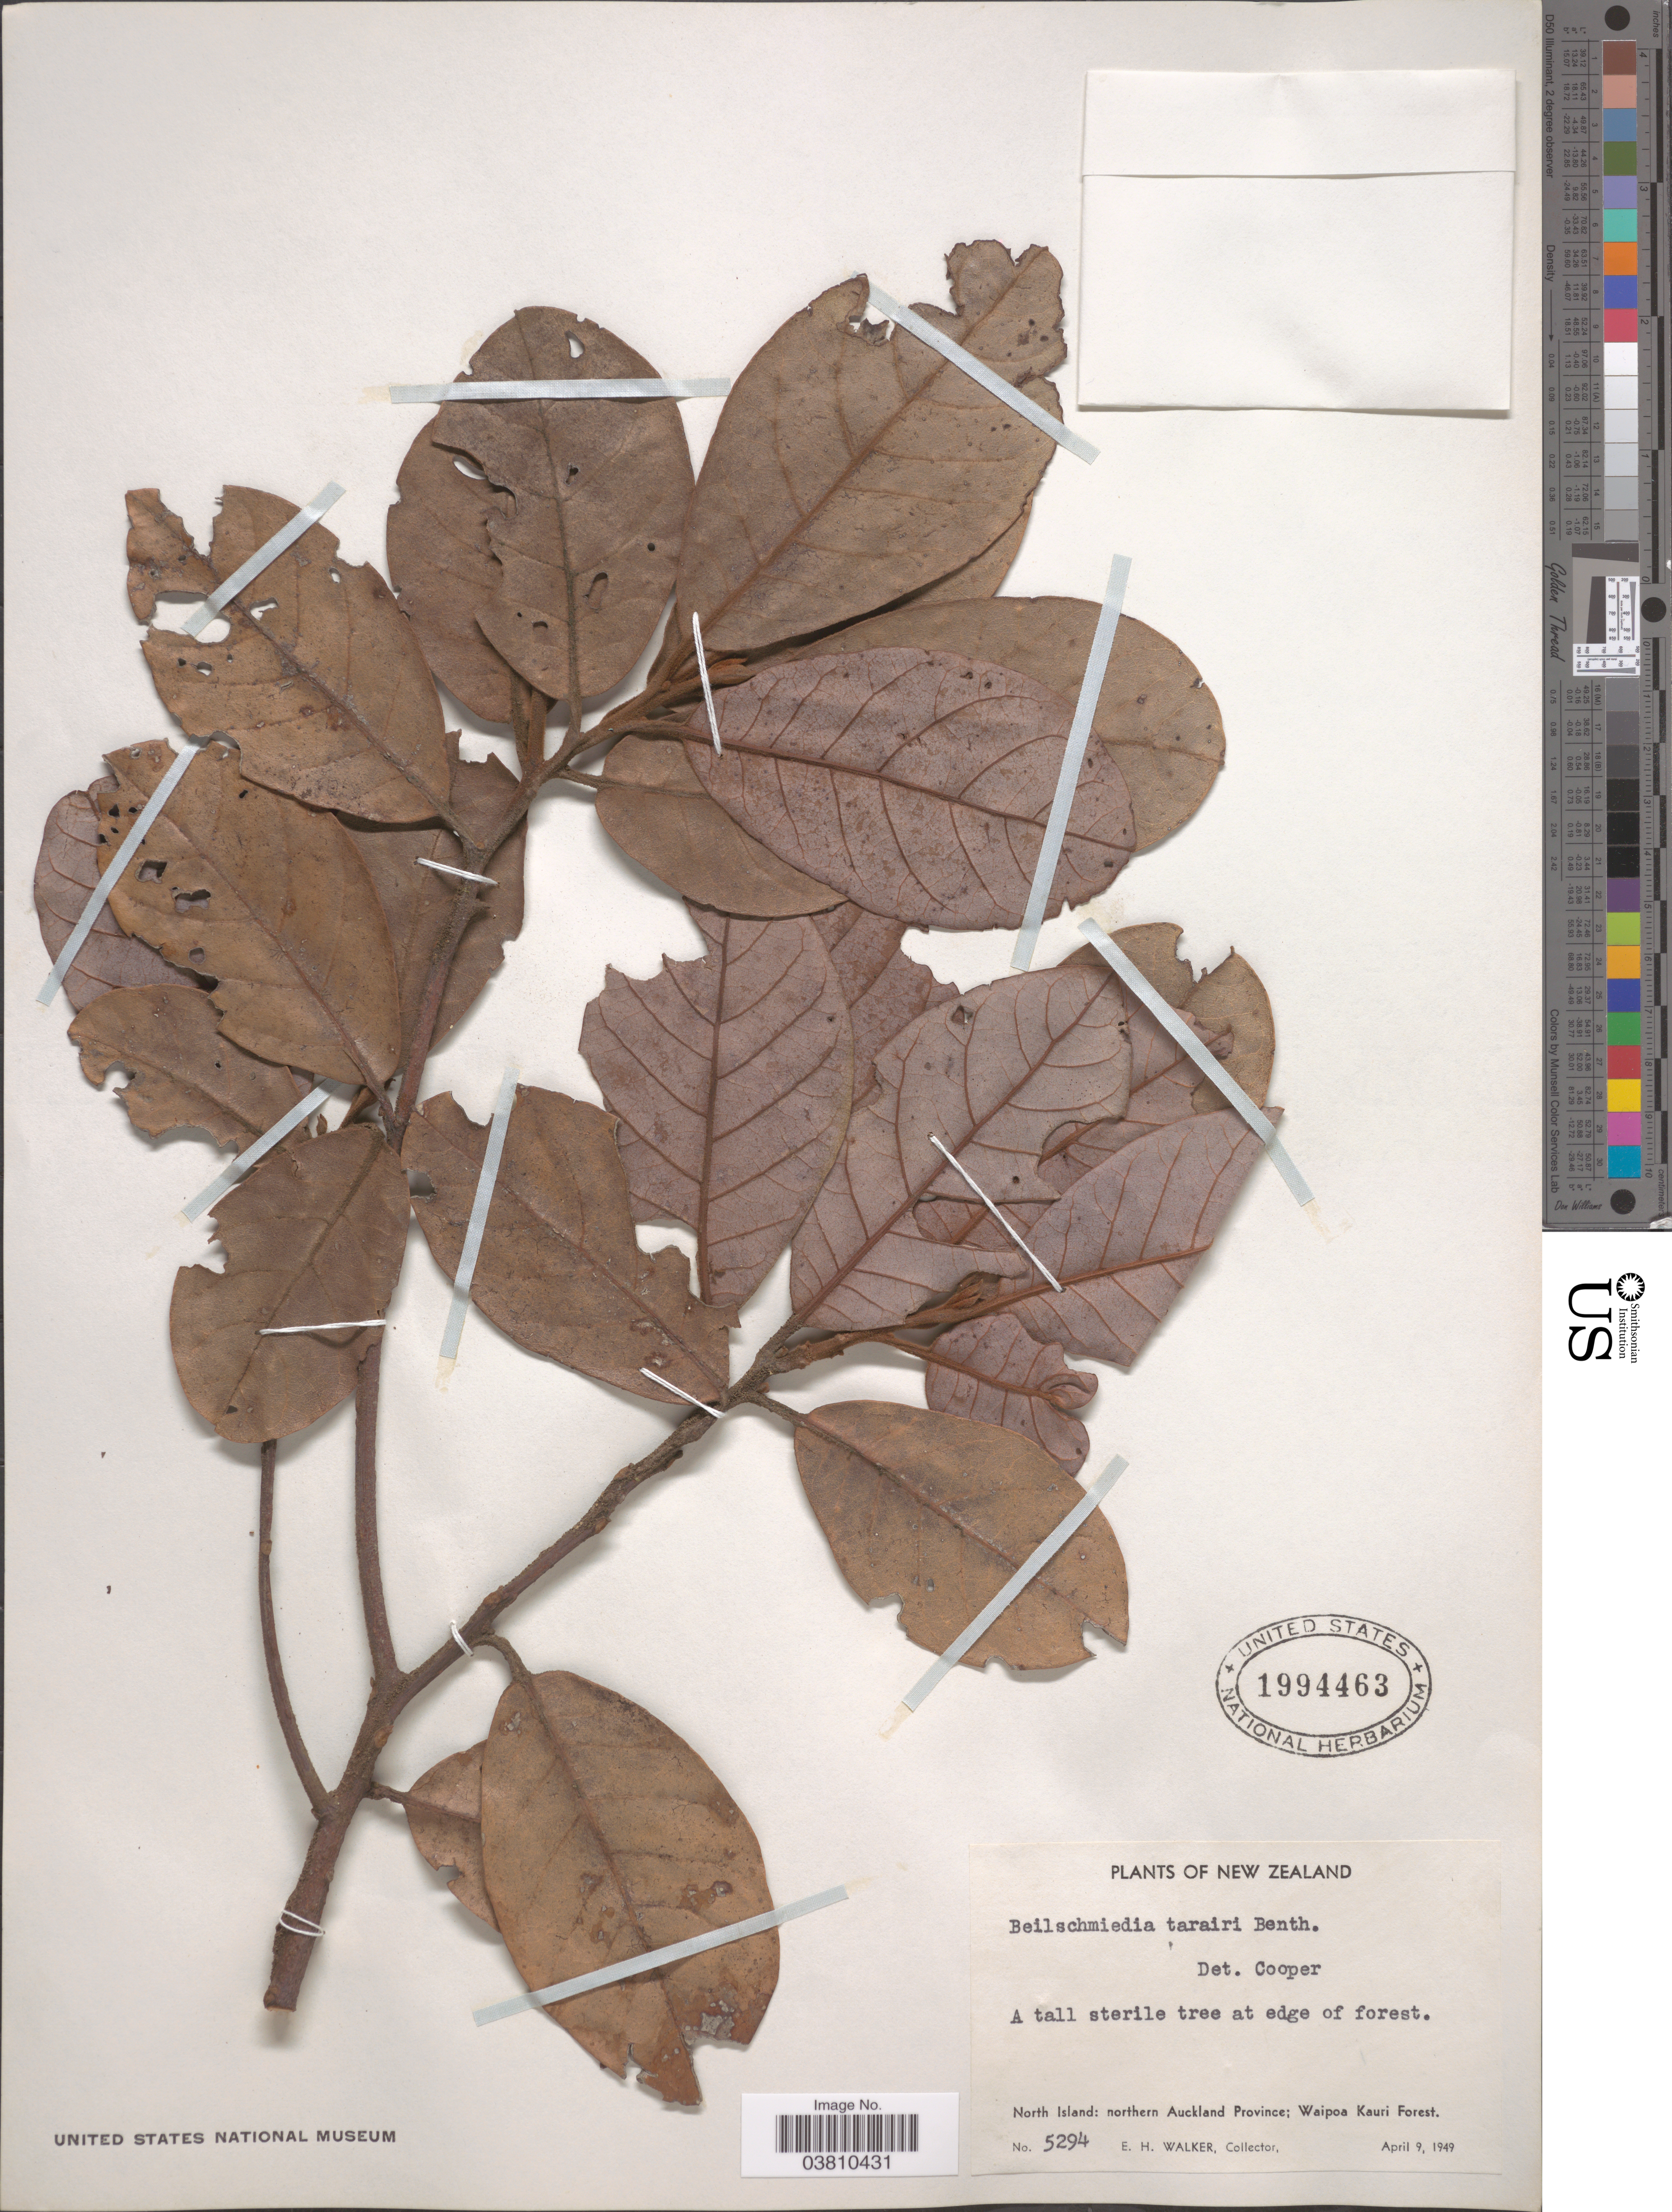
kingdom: Plantae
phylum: Tracheophyta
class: Magnoliopsida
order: Laurales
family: Lauraceae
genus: Beilschmiedia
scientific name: Beilschmiedia tarairi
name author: (A. Cunn.) Kirk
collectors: E. H. Walker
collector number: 5294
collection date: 1949-04-09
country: New Zealand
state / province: Auckland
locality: At edge of forest. North Island: northern Auckland Province; Waipoa Kauri Forest.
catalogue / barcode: US 1994463